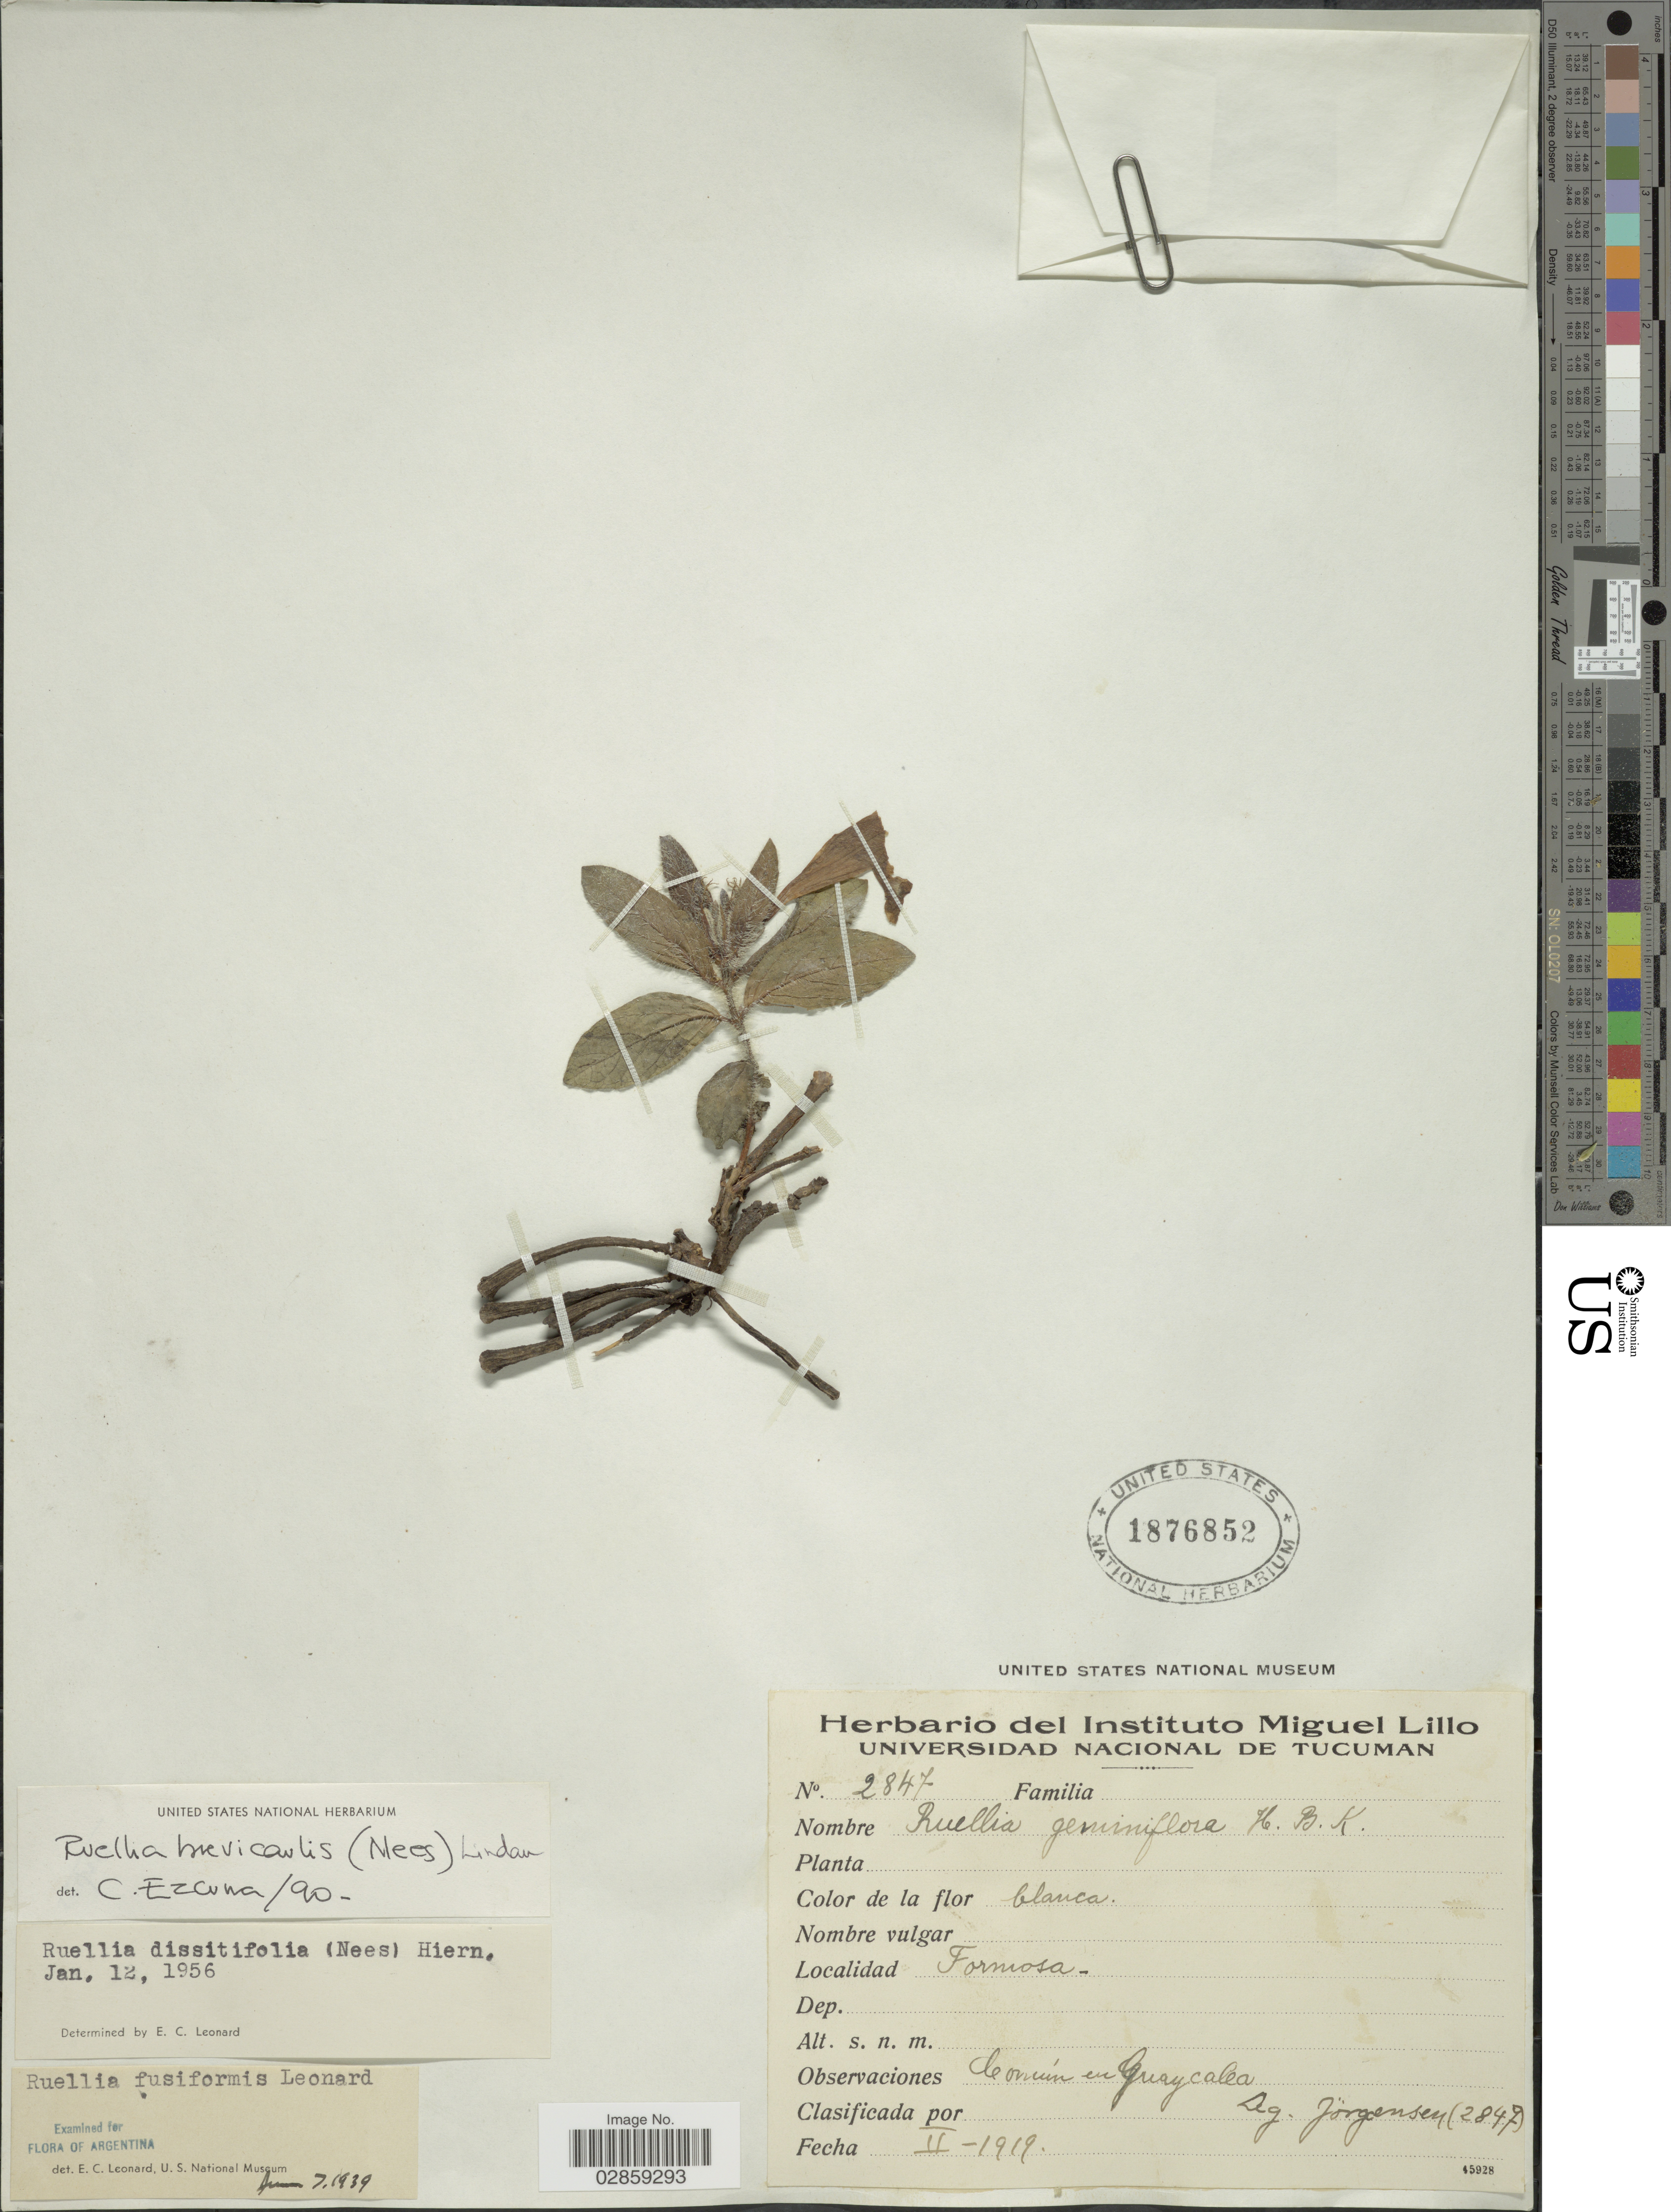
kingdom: Plantae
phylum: Tracheophyta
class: Magnoliopsida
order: Lamiales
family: Acanthaceae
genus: Ruellia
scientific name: Ruellia brevicaulis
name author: Baker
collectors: Jorgensen, --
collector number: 2847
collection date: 1919-02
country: Argentina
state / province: Formosa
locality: Común en Guaycalea.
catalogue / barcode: US 1876852